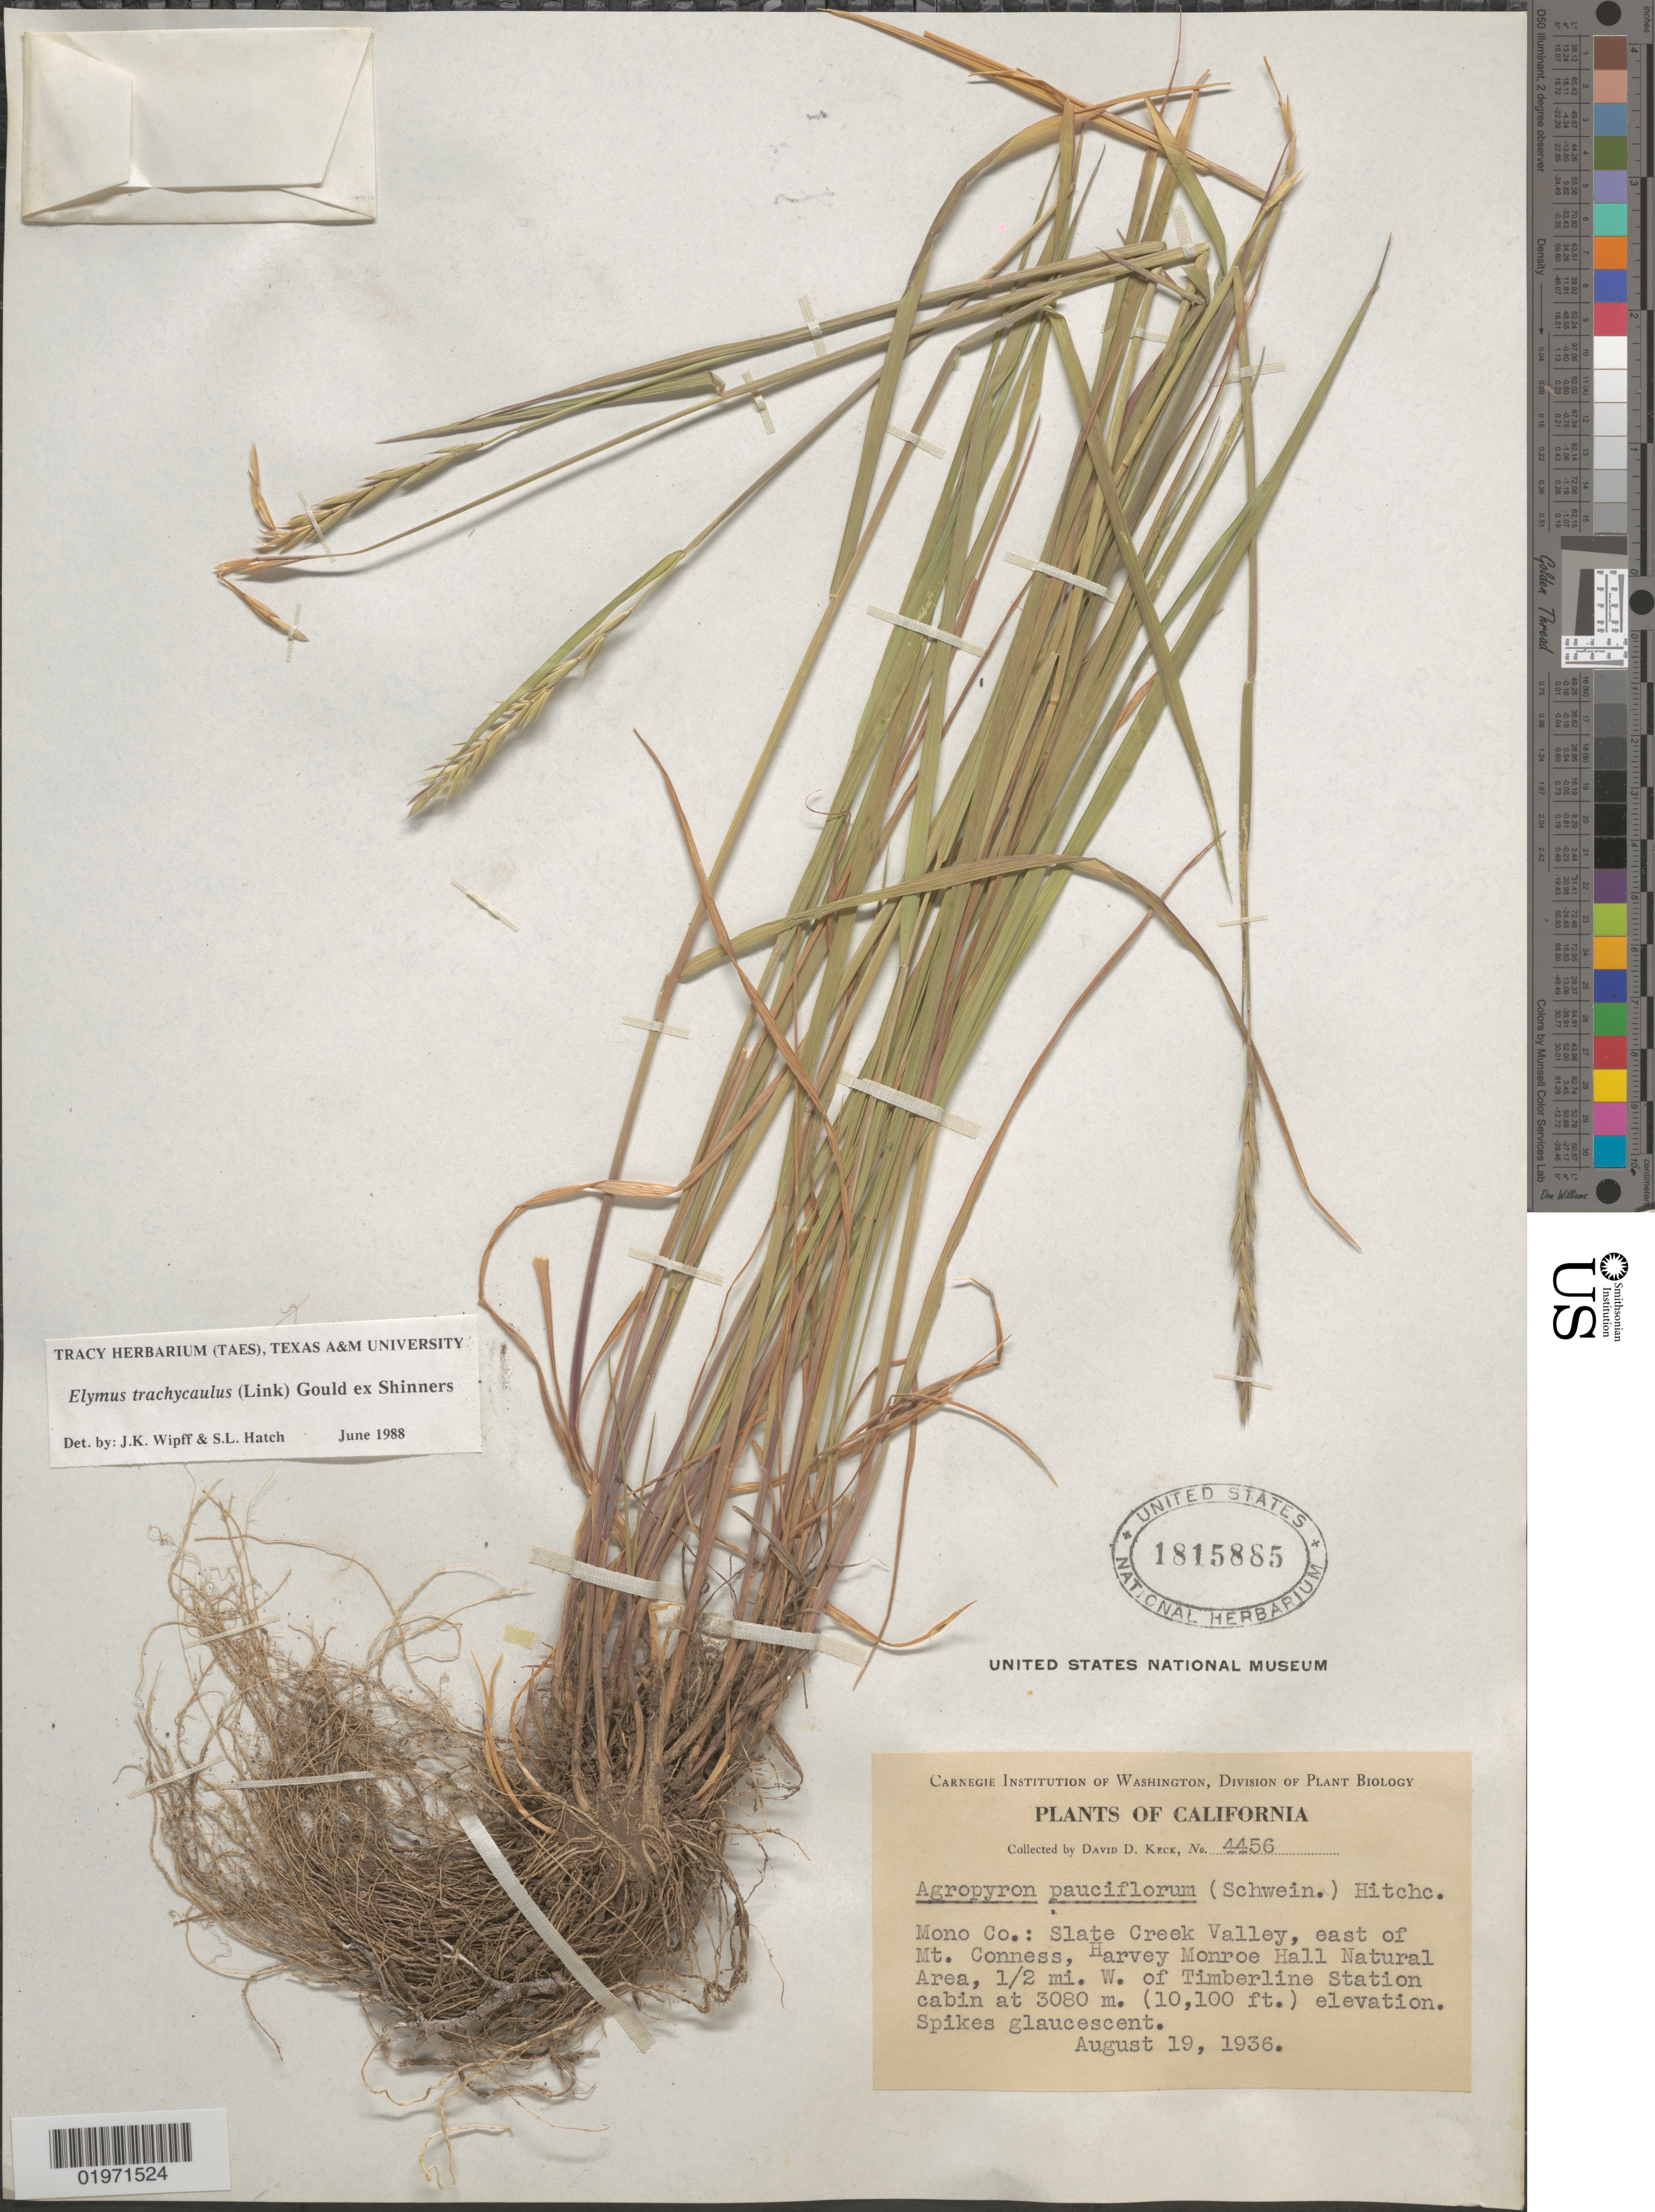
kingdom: Plantae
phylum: Tracheophyta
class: Liliopsida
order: Poales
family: Poaceae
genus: Elymus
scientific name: Elymus trachycaulus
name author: (Link) Gould ex Shinners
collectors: D. D. Keck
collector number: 4456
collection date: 1936-08-19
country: United States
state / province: California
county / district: Mono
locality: Mono Co.: Slate Creek Valley, east of Mt. Conness, Harvey Monroe Hall Natural Area, ½ mi. W. of Timberline Station cabin.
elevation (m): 3080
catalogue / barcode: US 1815885